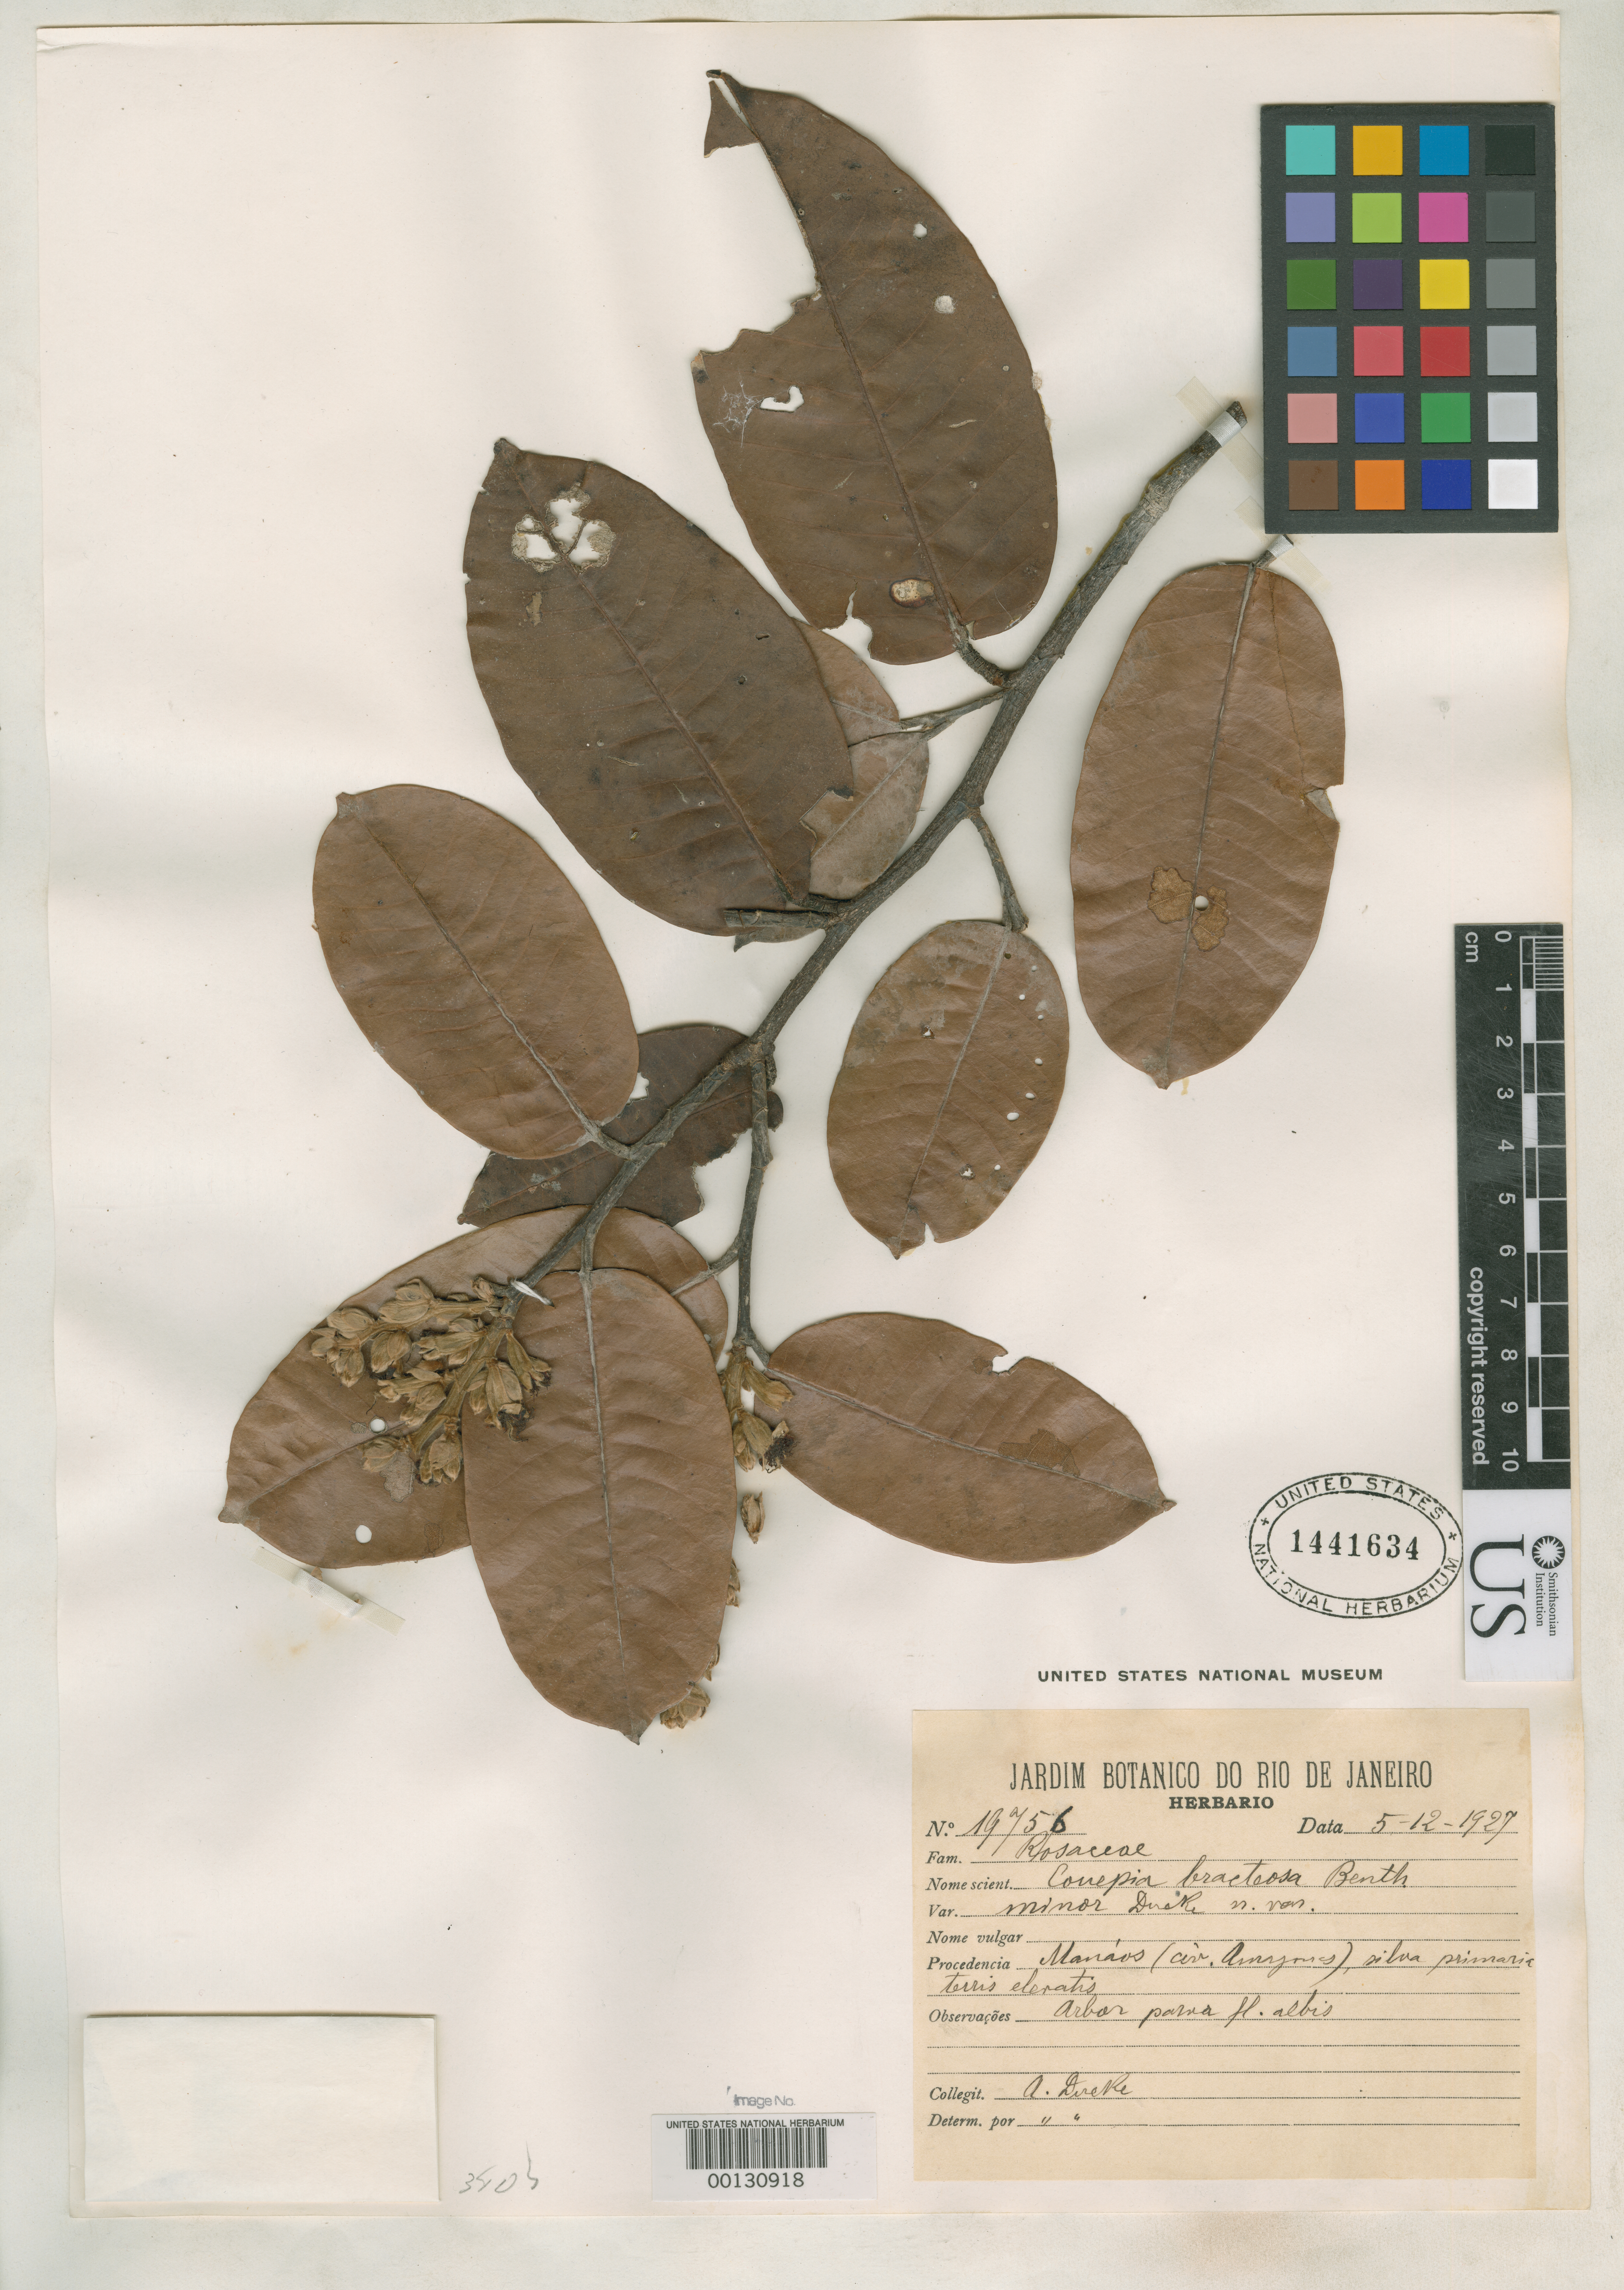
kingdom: Plantae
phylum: Tracheophyta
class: Magnoliopsida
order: Malpighiales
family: Chrysobalanaceae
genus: Couepia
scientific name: Couepia bracteosa var. minor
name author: Ducke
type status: Isotype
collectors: A. Ducke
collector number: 19756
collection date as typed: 05 Dec 1927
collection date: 1927-12-05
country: Brazil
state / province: Amazonas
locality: Near Manaos.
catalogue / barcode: US 1441634